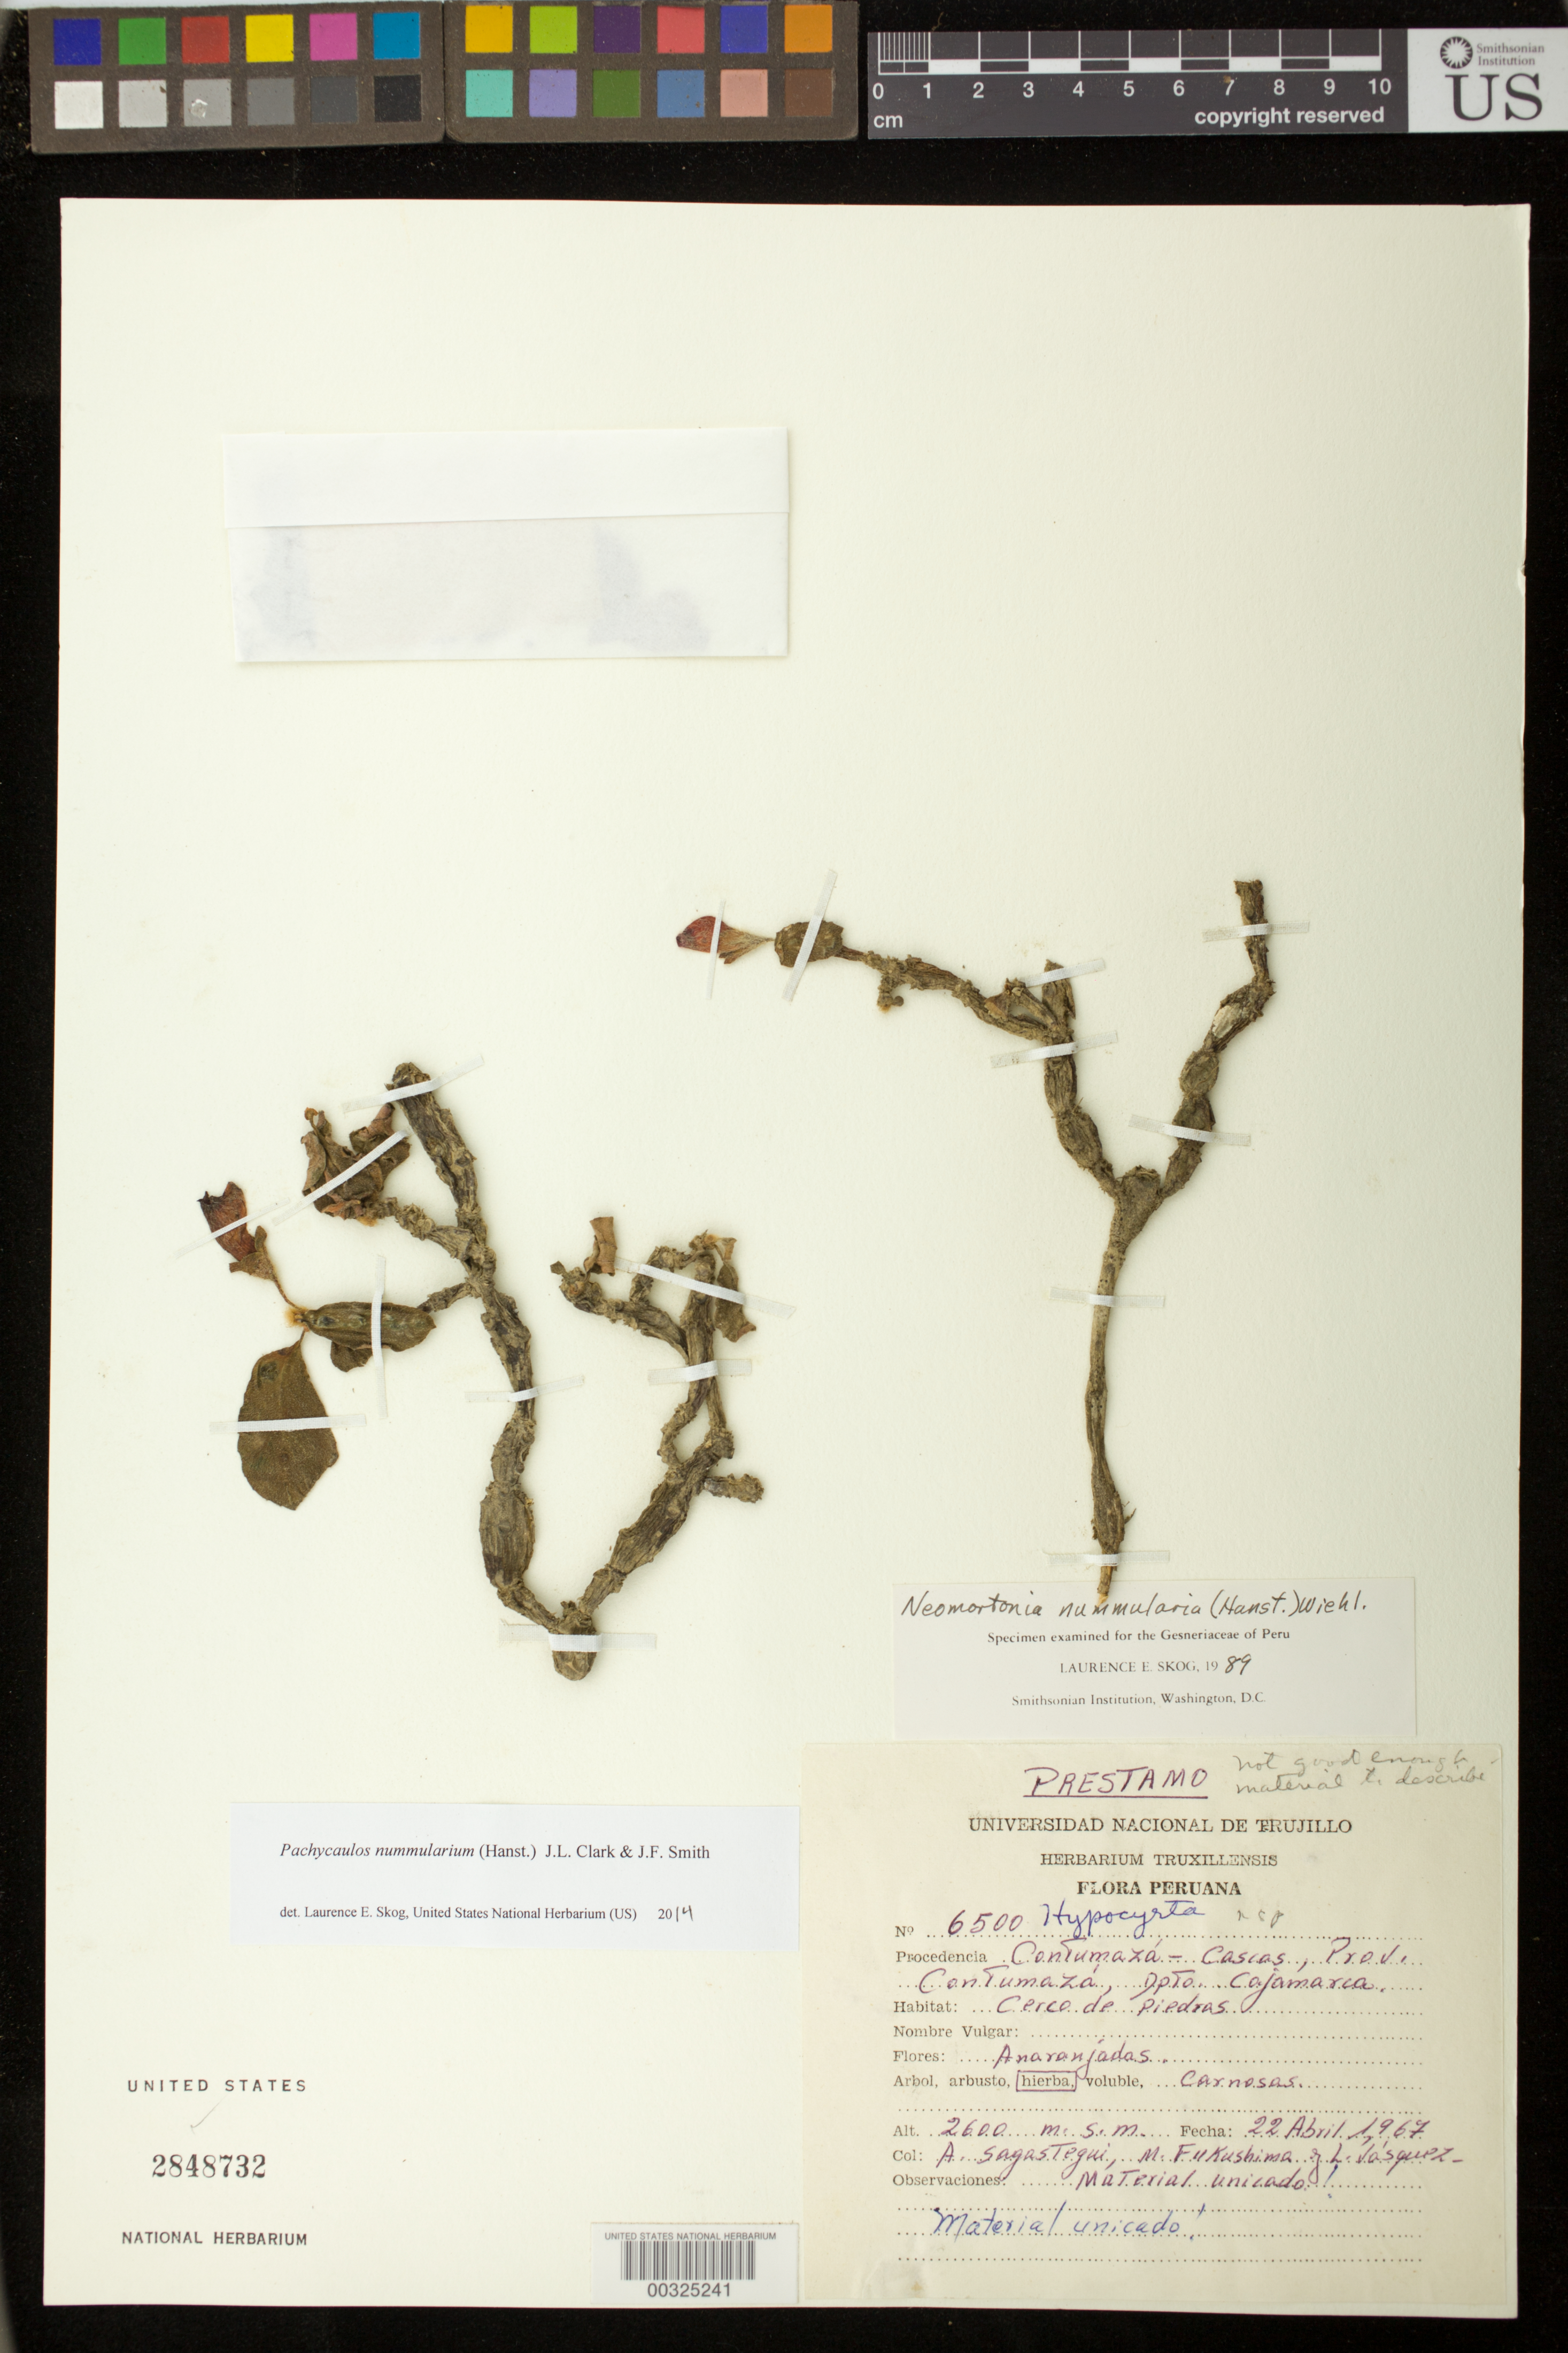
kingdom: Plantae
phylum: Tracheophyta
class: Magnoliopsida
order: Lamiales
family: Gesneriaceae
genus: Pachycaulos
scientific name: Pachycaulos nummularia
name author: (Hanst.) J.L. Clark & J.F. Sm.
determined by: Skog, Laurence E.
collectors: A. Sagástegui A., M. Fukushima & L. Vasquez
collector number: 6500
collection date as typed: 22 Apr 1967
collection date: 1967-04-22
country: Peru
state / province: Cajamarca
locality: Contumaza, Contumaza - Cascas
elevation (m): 2600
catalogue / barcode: US 2848732